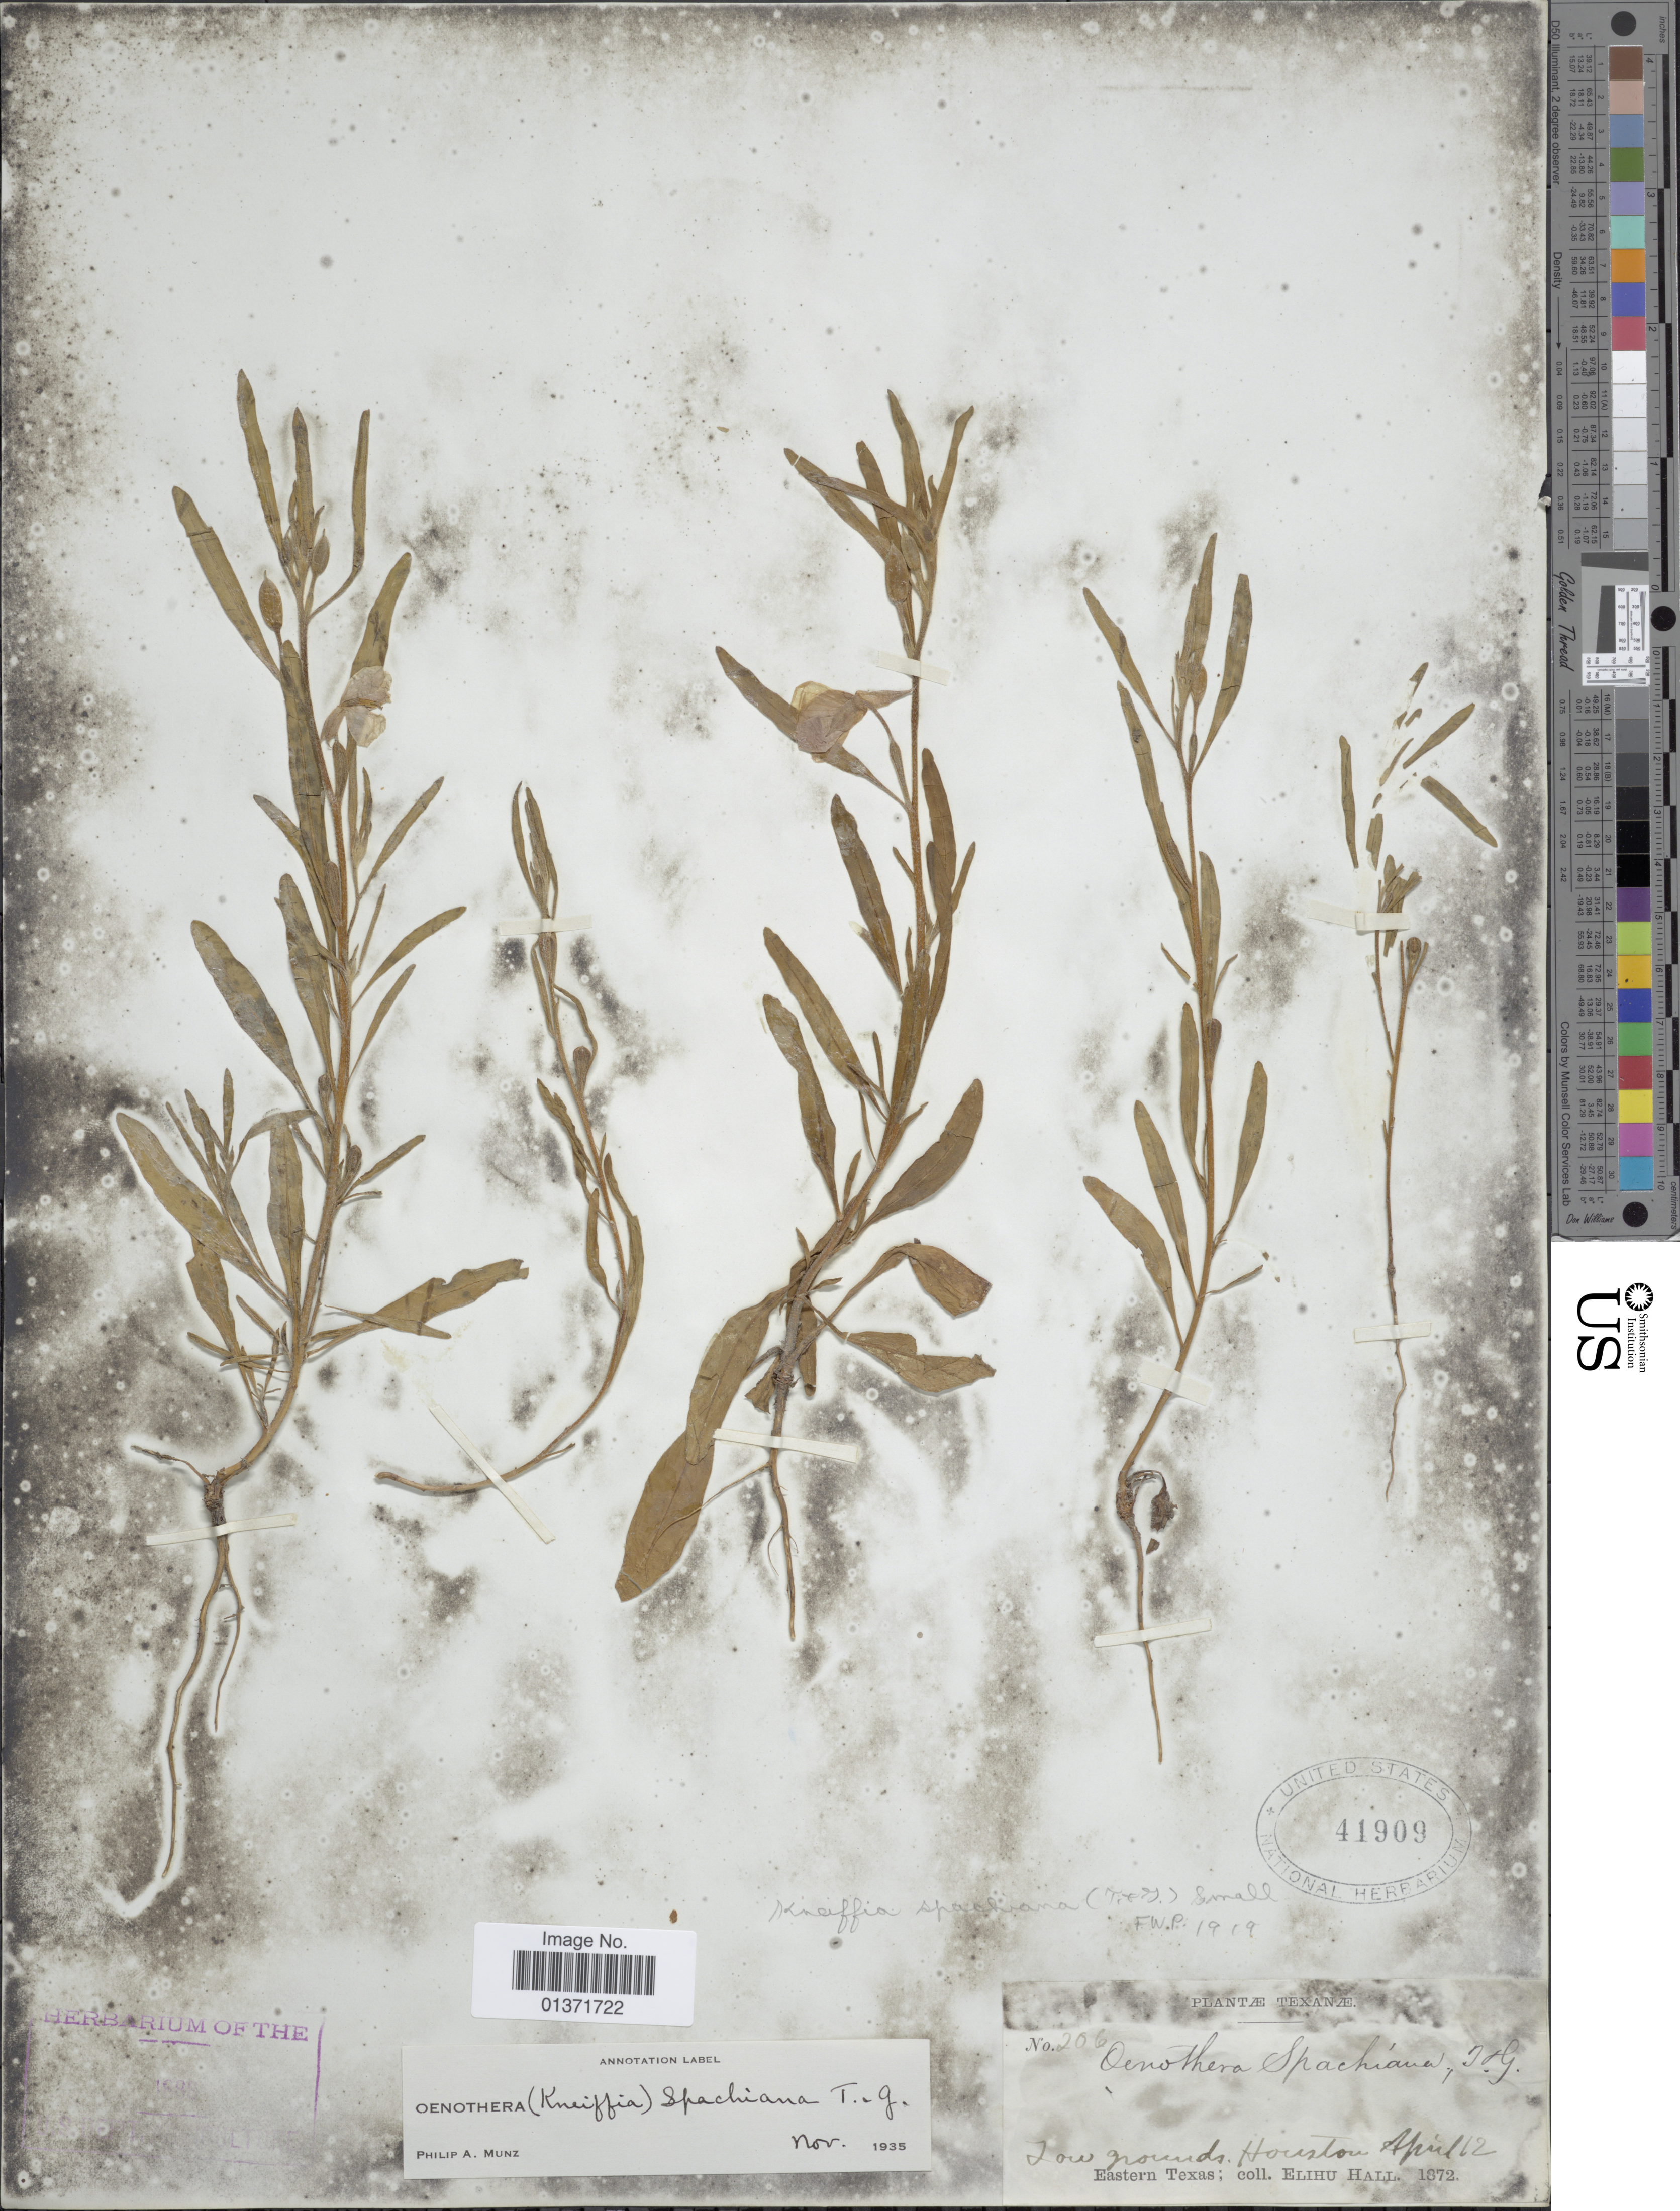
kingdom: Plantae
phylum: Tracheophyta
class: Magnoliopsida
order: Myrtales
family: Onagraceae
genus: Oenothera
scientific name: Oenothera spachiana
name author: Torr. & A. Gray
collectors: E. Hall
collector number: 206*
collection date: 1872-04-12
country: United States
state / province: Texas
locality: Houston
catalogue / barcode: US 41909